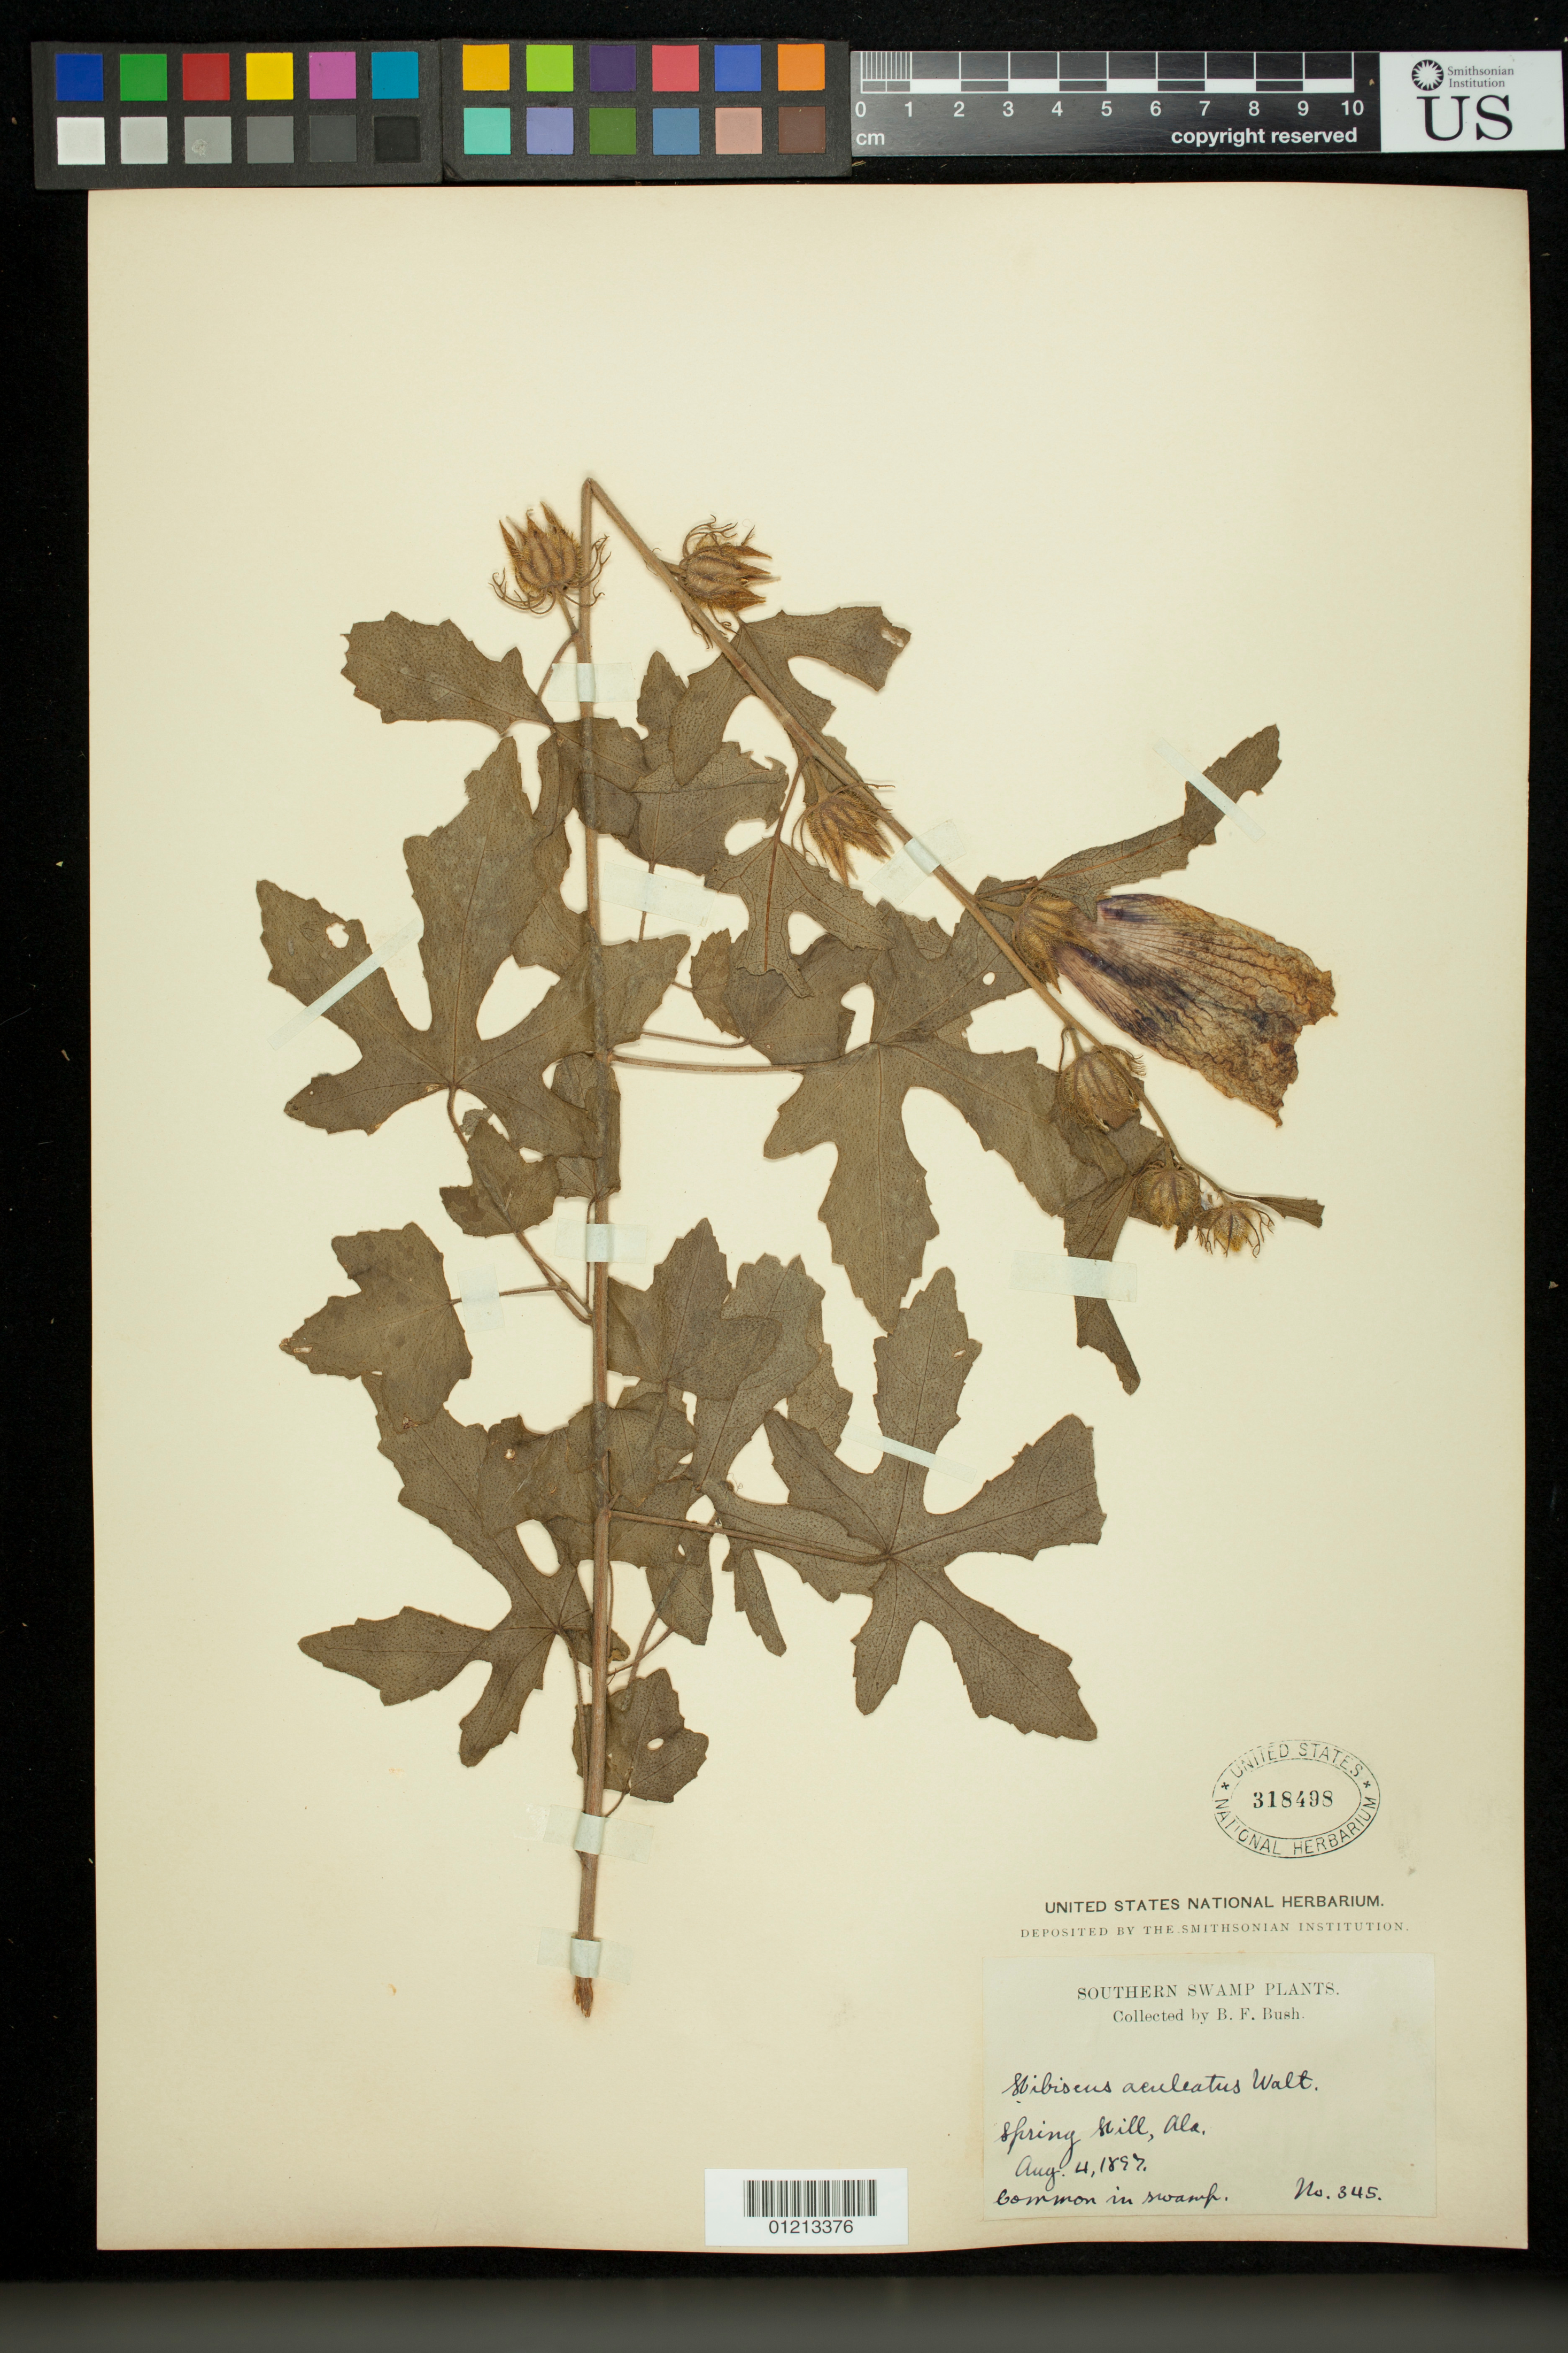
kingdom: Plantae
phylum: Tracheophyta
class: Magnoliopsida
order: Malvales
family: Malvaceae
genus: Sabdariffa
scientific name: Sabdariffa aculeata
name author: (Walter) M.M. Hanes & R.L. Barrett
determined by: Dorr, Laurence J., Curator (BOT), Smithsonian Institution - National Museum of Natural History (UNITED STATES)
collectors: B. F. Bush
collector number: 345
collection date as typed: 04 Aug 1897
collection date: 1897-08-04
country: United States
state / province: Alabama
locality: Spring Hill, Ala. Swamp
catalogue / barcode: US 318498